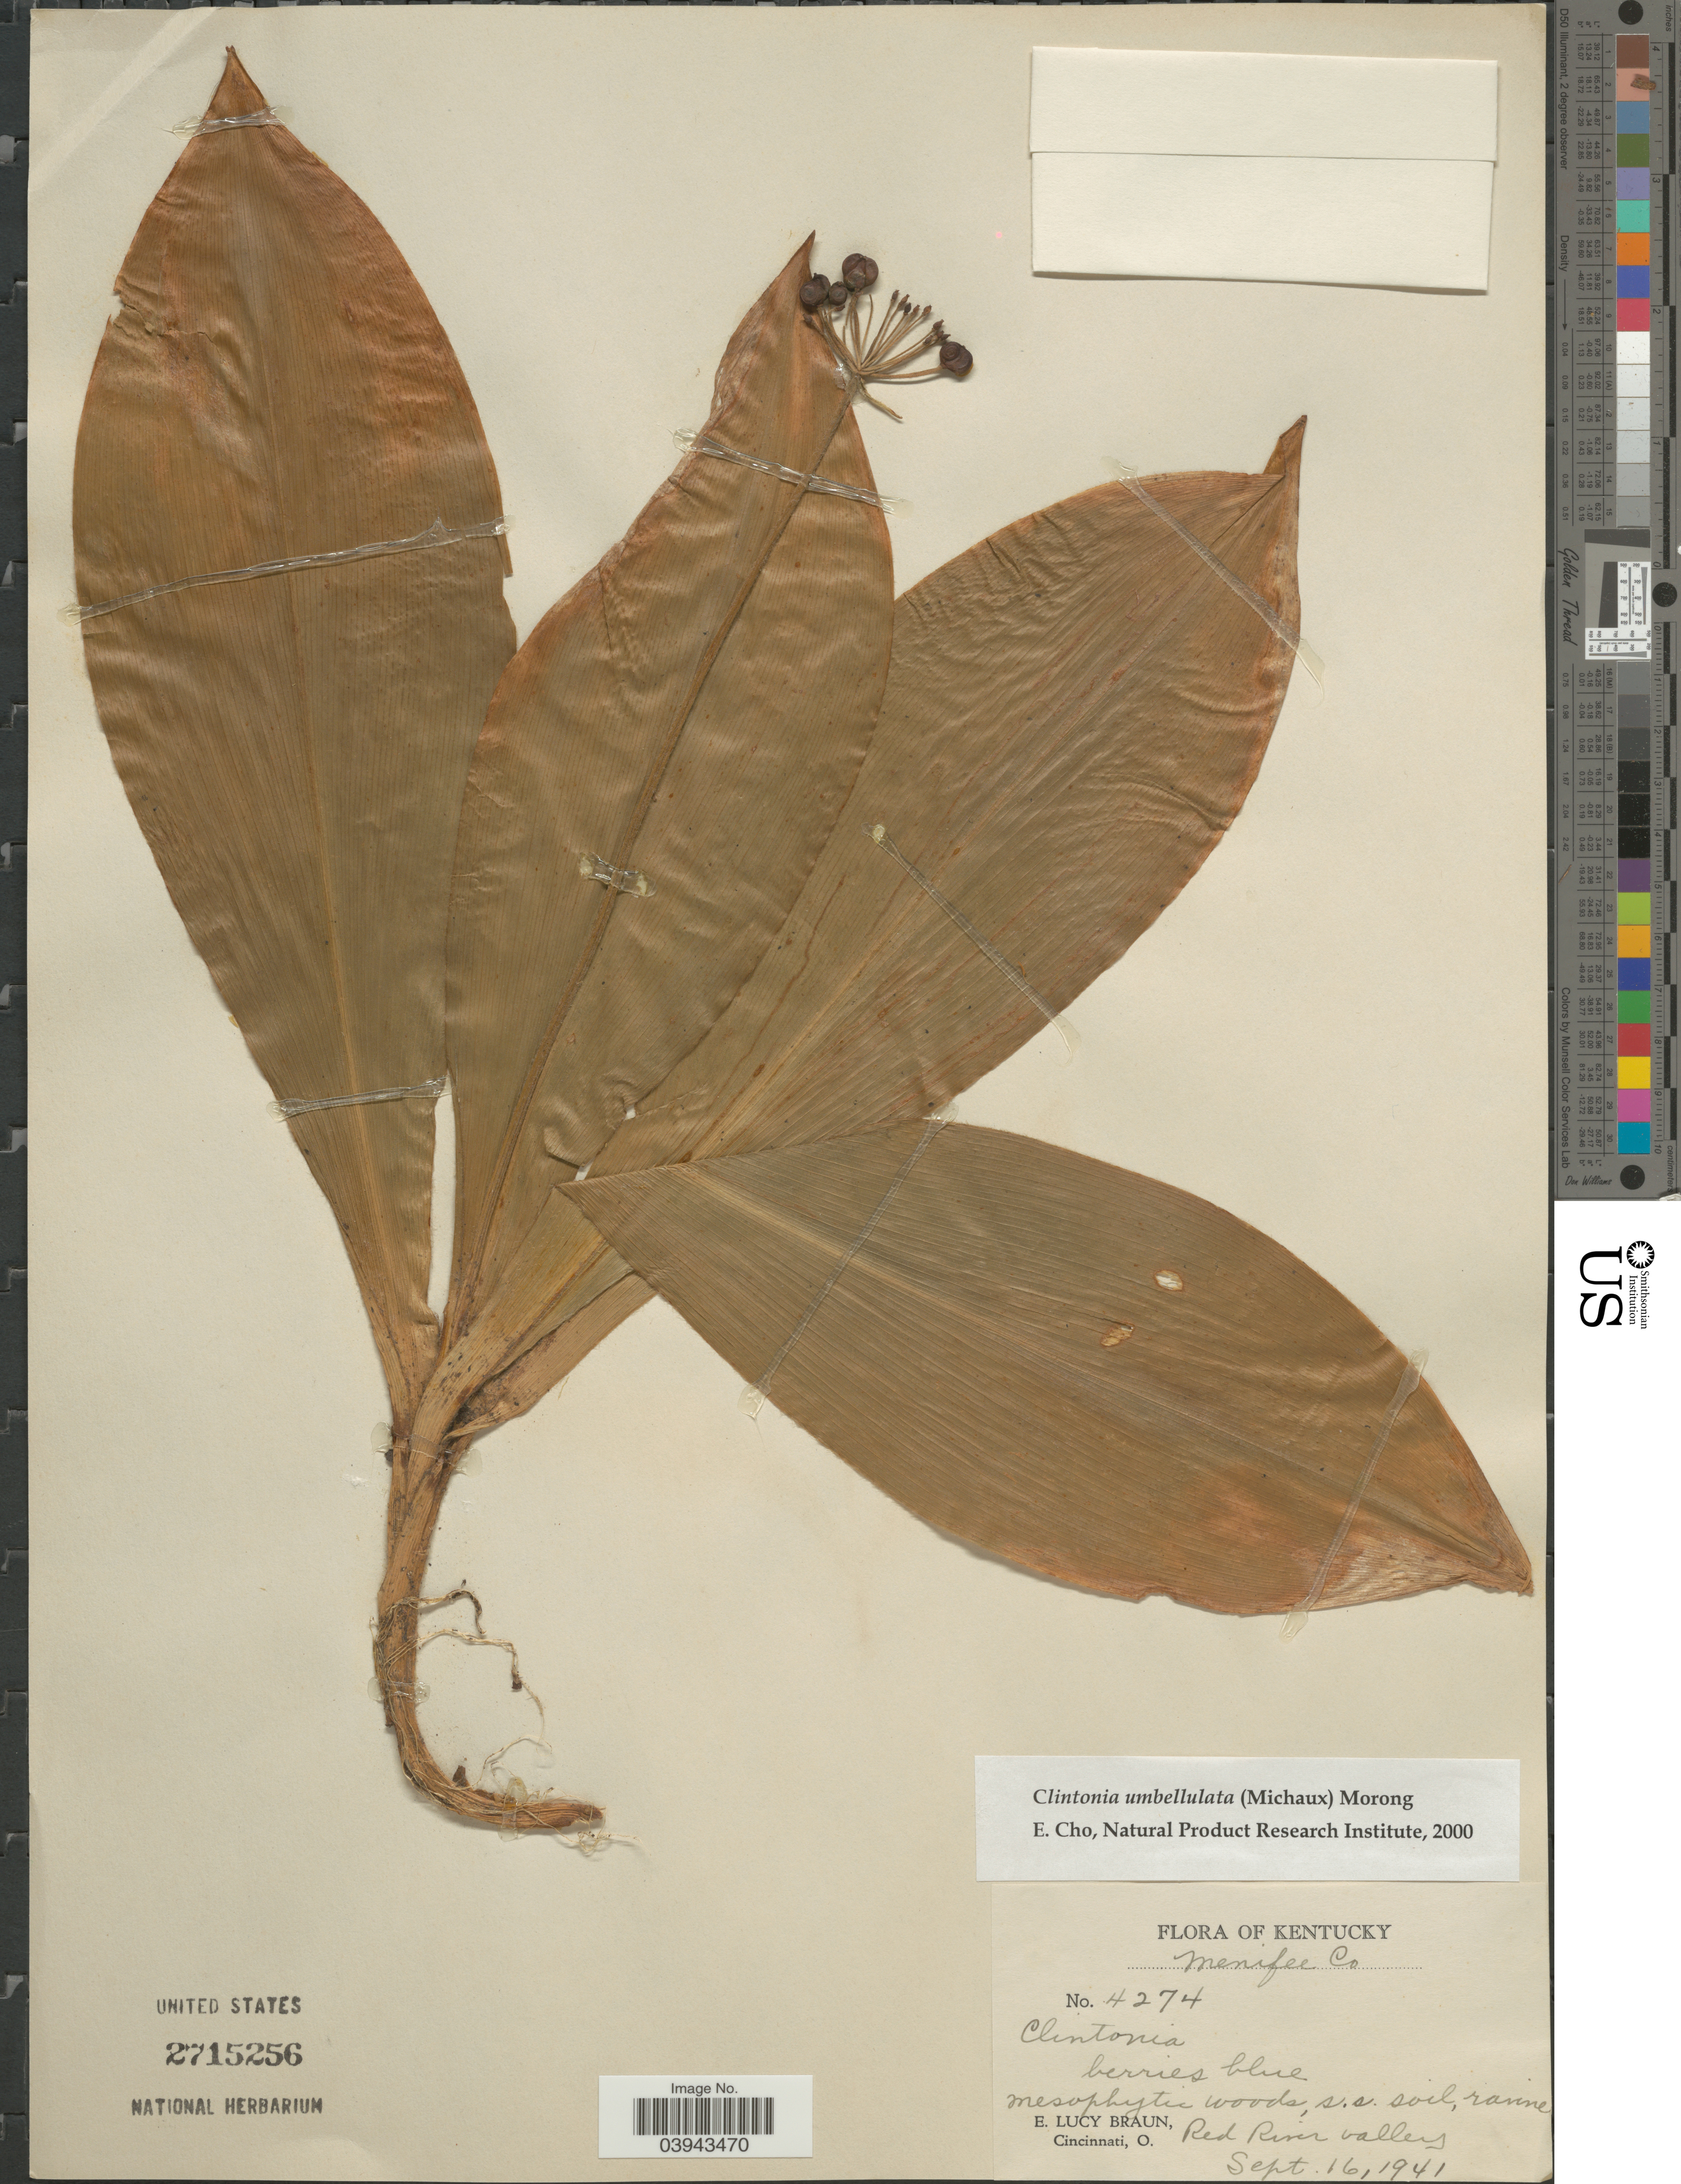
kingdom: Plantae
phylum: Tracheophyta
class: Liliopsida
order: Liliales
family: Liliaceae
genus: Clintonia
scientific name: Clintonia umbellulata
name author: (Michx.) Morong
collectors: E. L. Braun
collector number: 4274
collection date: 1941-09-16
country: United States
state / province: Kentucky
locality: Menifee Co. Red River Valley.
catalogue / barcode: US 2715256